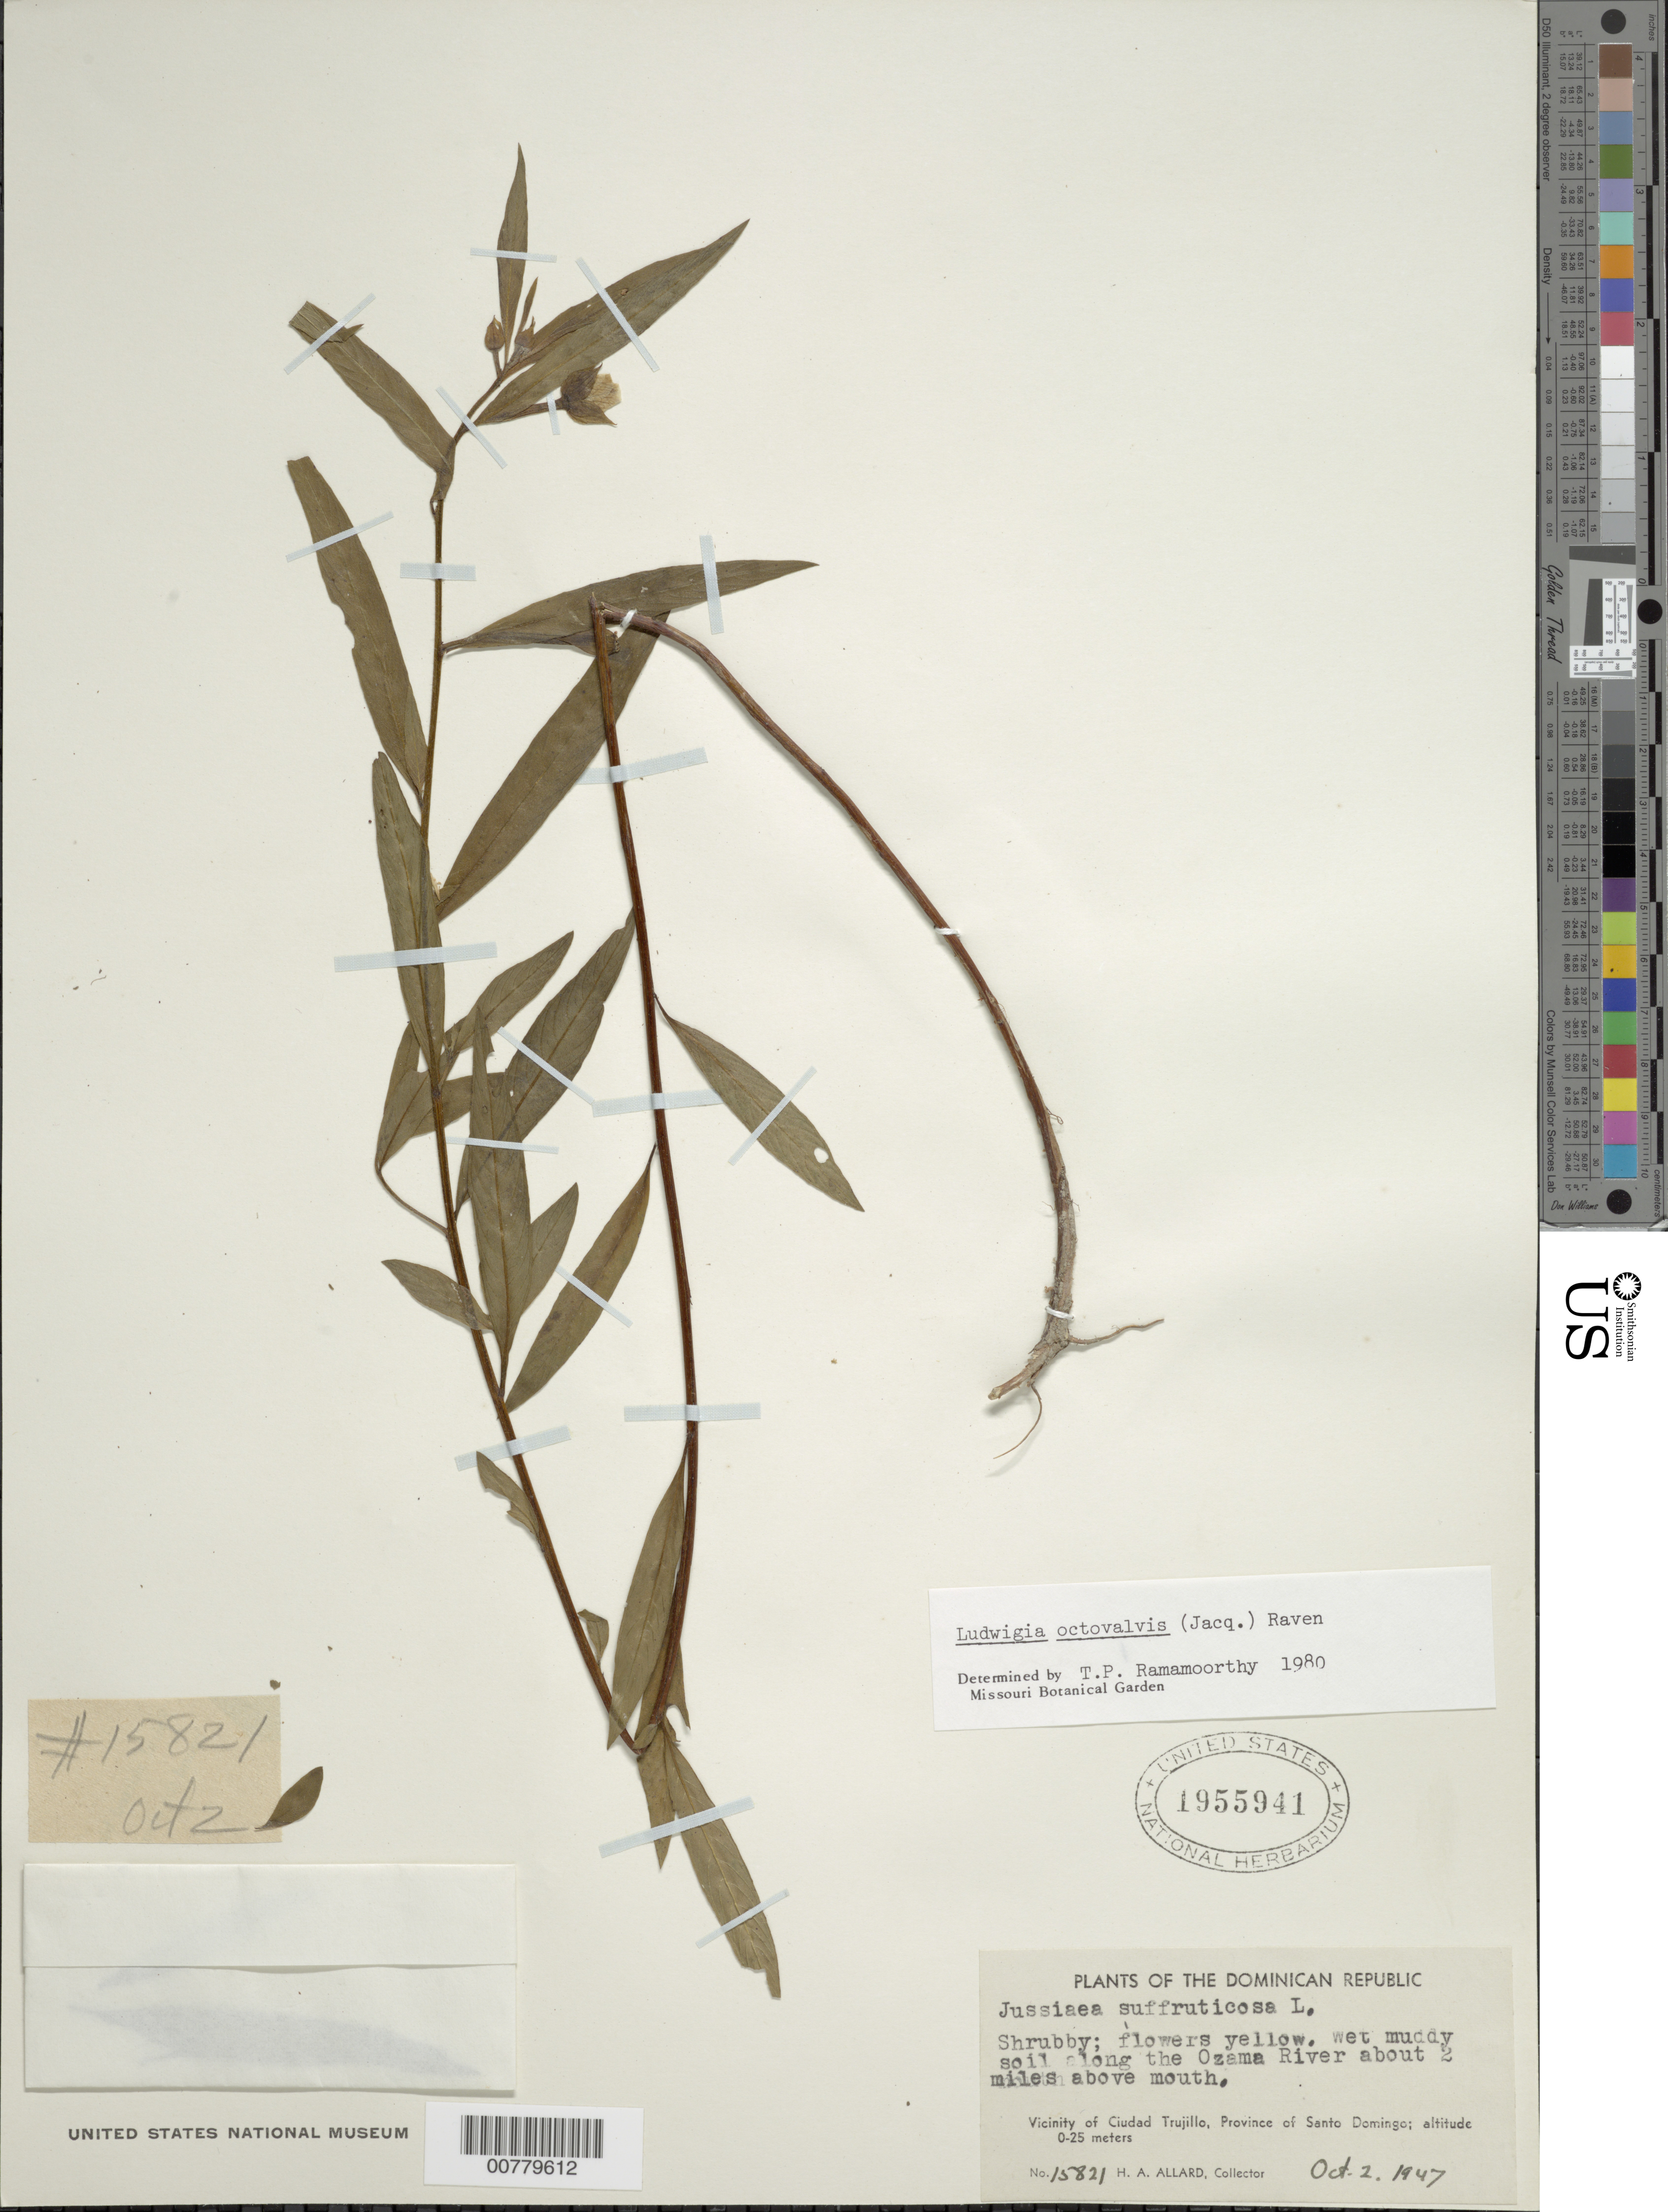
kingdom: Plantae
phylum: Tracheophyta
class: Magnoliopsida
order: Myrtales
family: Onagraceae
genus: Ludwigia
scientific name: Ludwigia octovalvis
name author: (Jacq.) P.H. Raven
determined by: Ramamoorthy, T. P.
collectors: H. A. Allard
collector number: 15821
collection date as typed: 02 Oct 1947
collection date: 1947-10-02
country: Dominican Republic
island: Hispaniola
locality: Province of Santo Domingo, vicinity of Ciudad Trujillo, along the Ozama River about 2 miles above mouth.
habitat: Wet muddy soil along river.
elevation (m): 0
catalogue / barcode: US 1955941